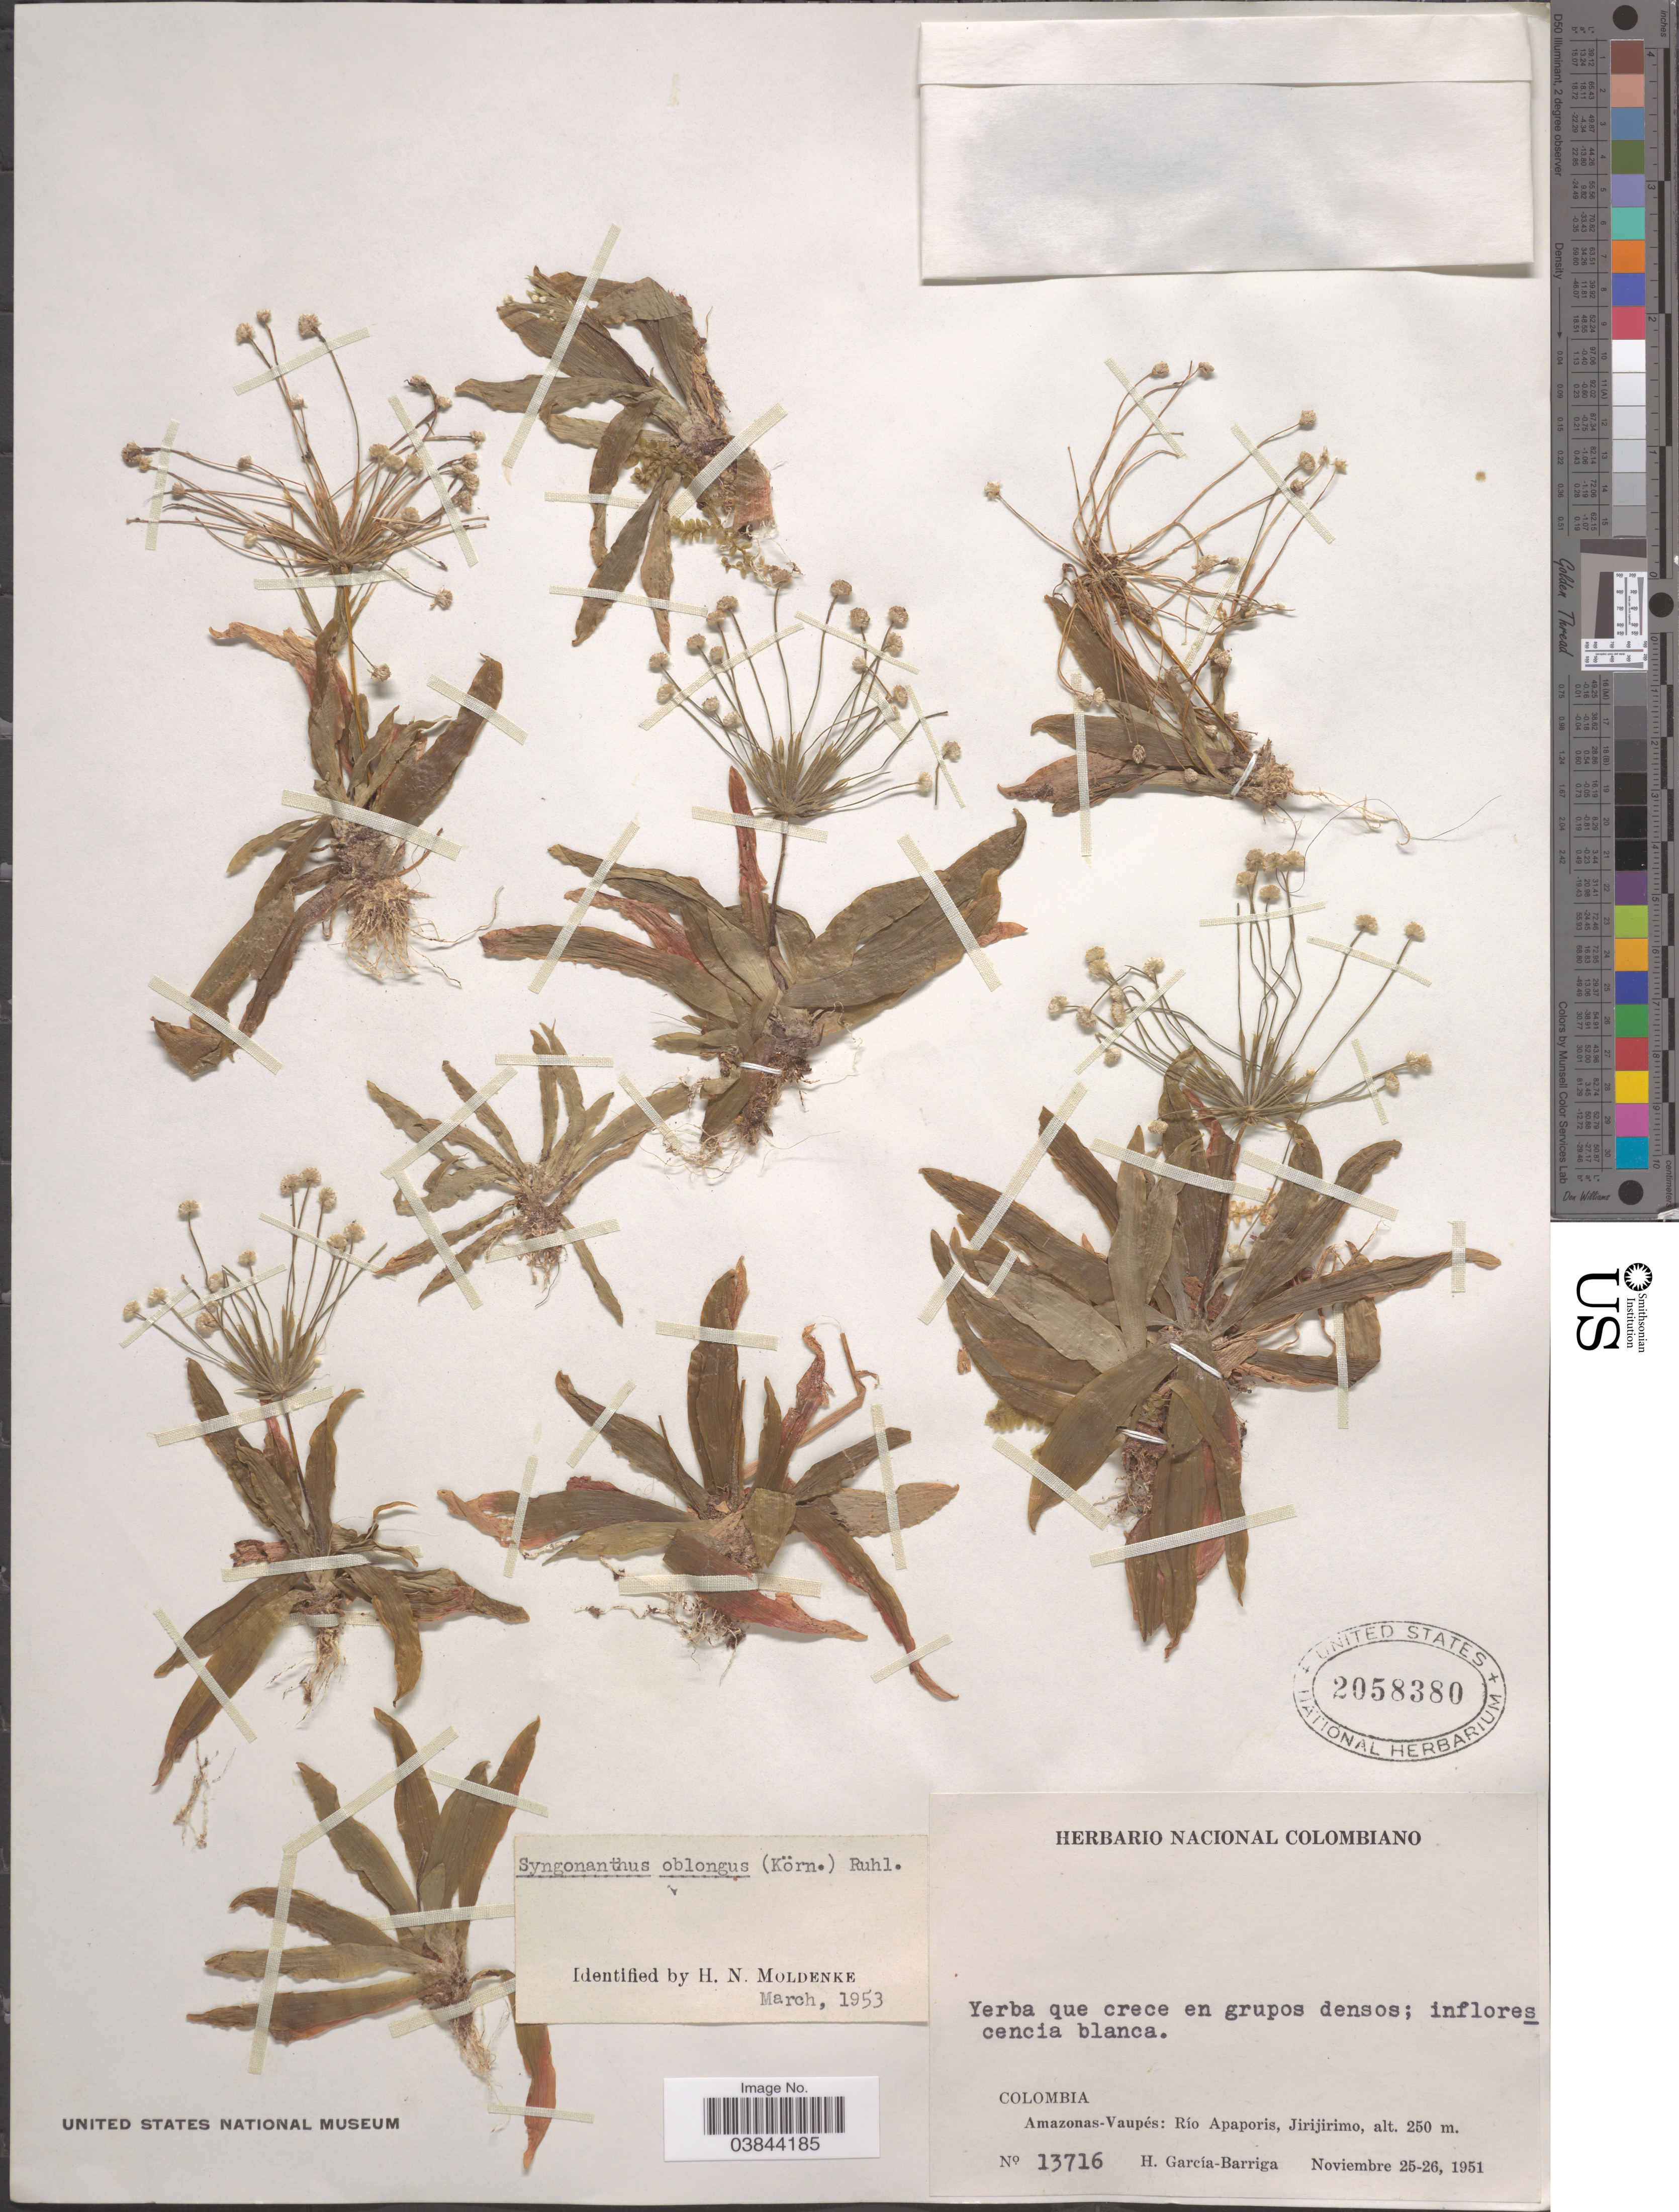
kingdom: Plantae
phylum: Tracheophyta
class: Liliopsida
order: Poales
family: Eriocaulaceae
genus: Syngonanthus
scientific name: Syngonanthus oblongus var. oblongus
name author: (Körn.) Ruhland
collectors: H. García Barriga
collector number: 13716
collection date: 1951-11-25/1951-11-26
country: Colombia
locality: Amazonas - Vaupés: Río Apaporis, Jirijirimo.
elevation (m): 250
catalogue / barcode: US 2058380